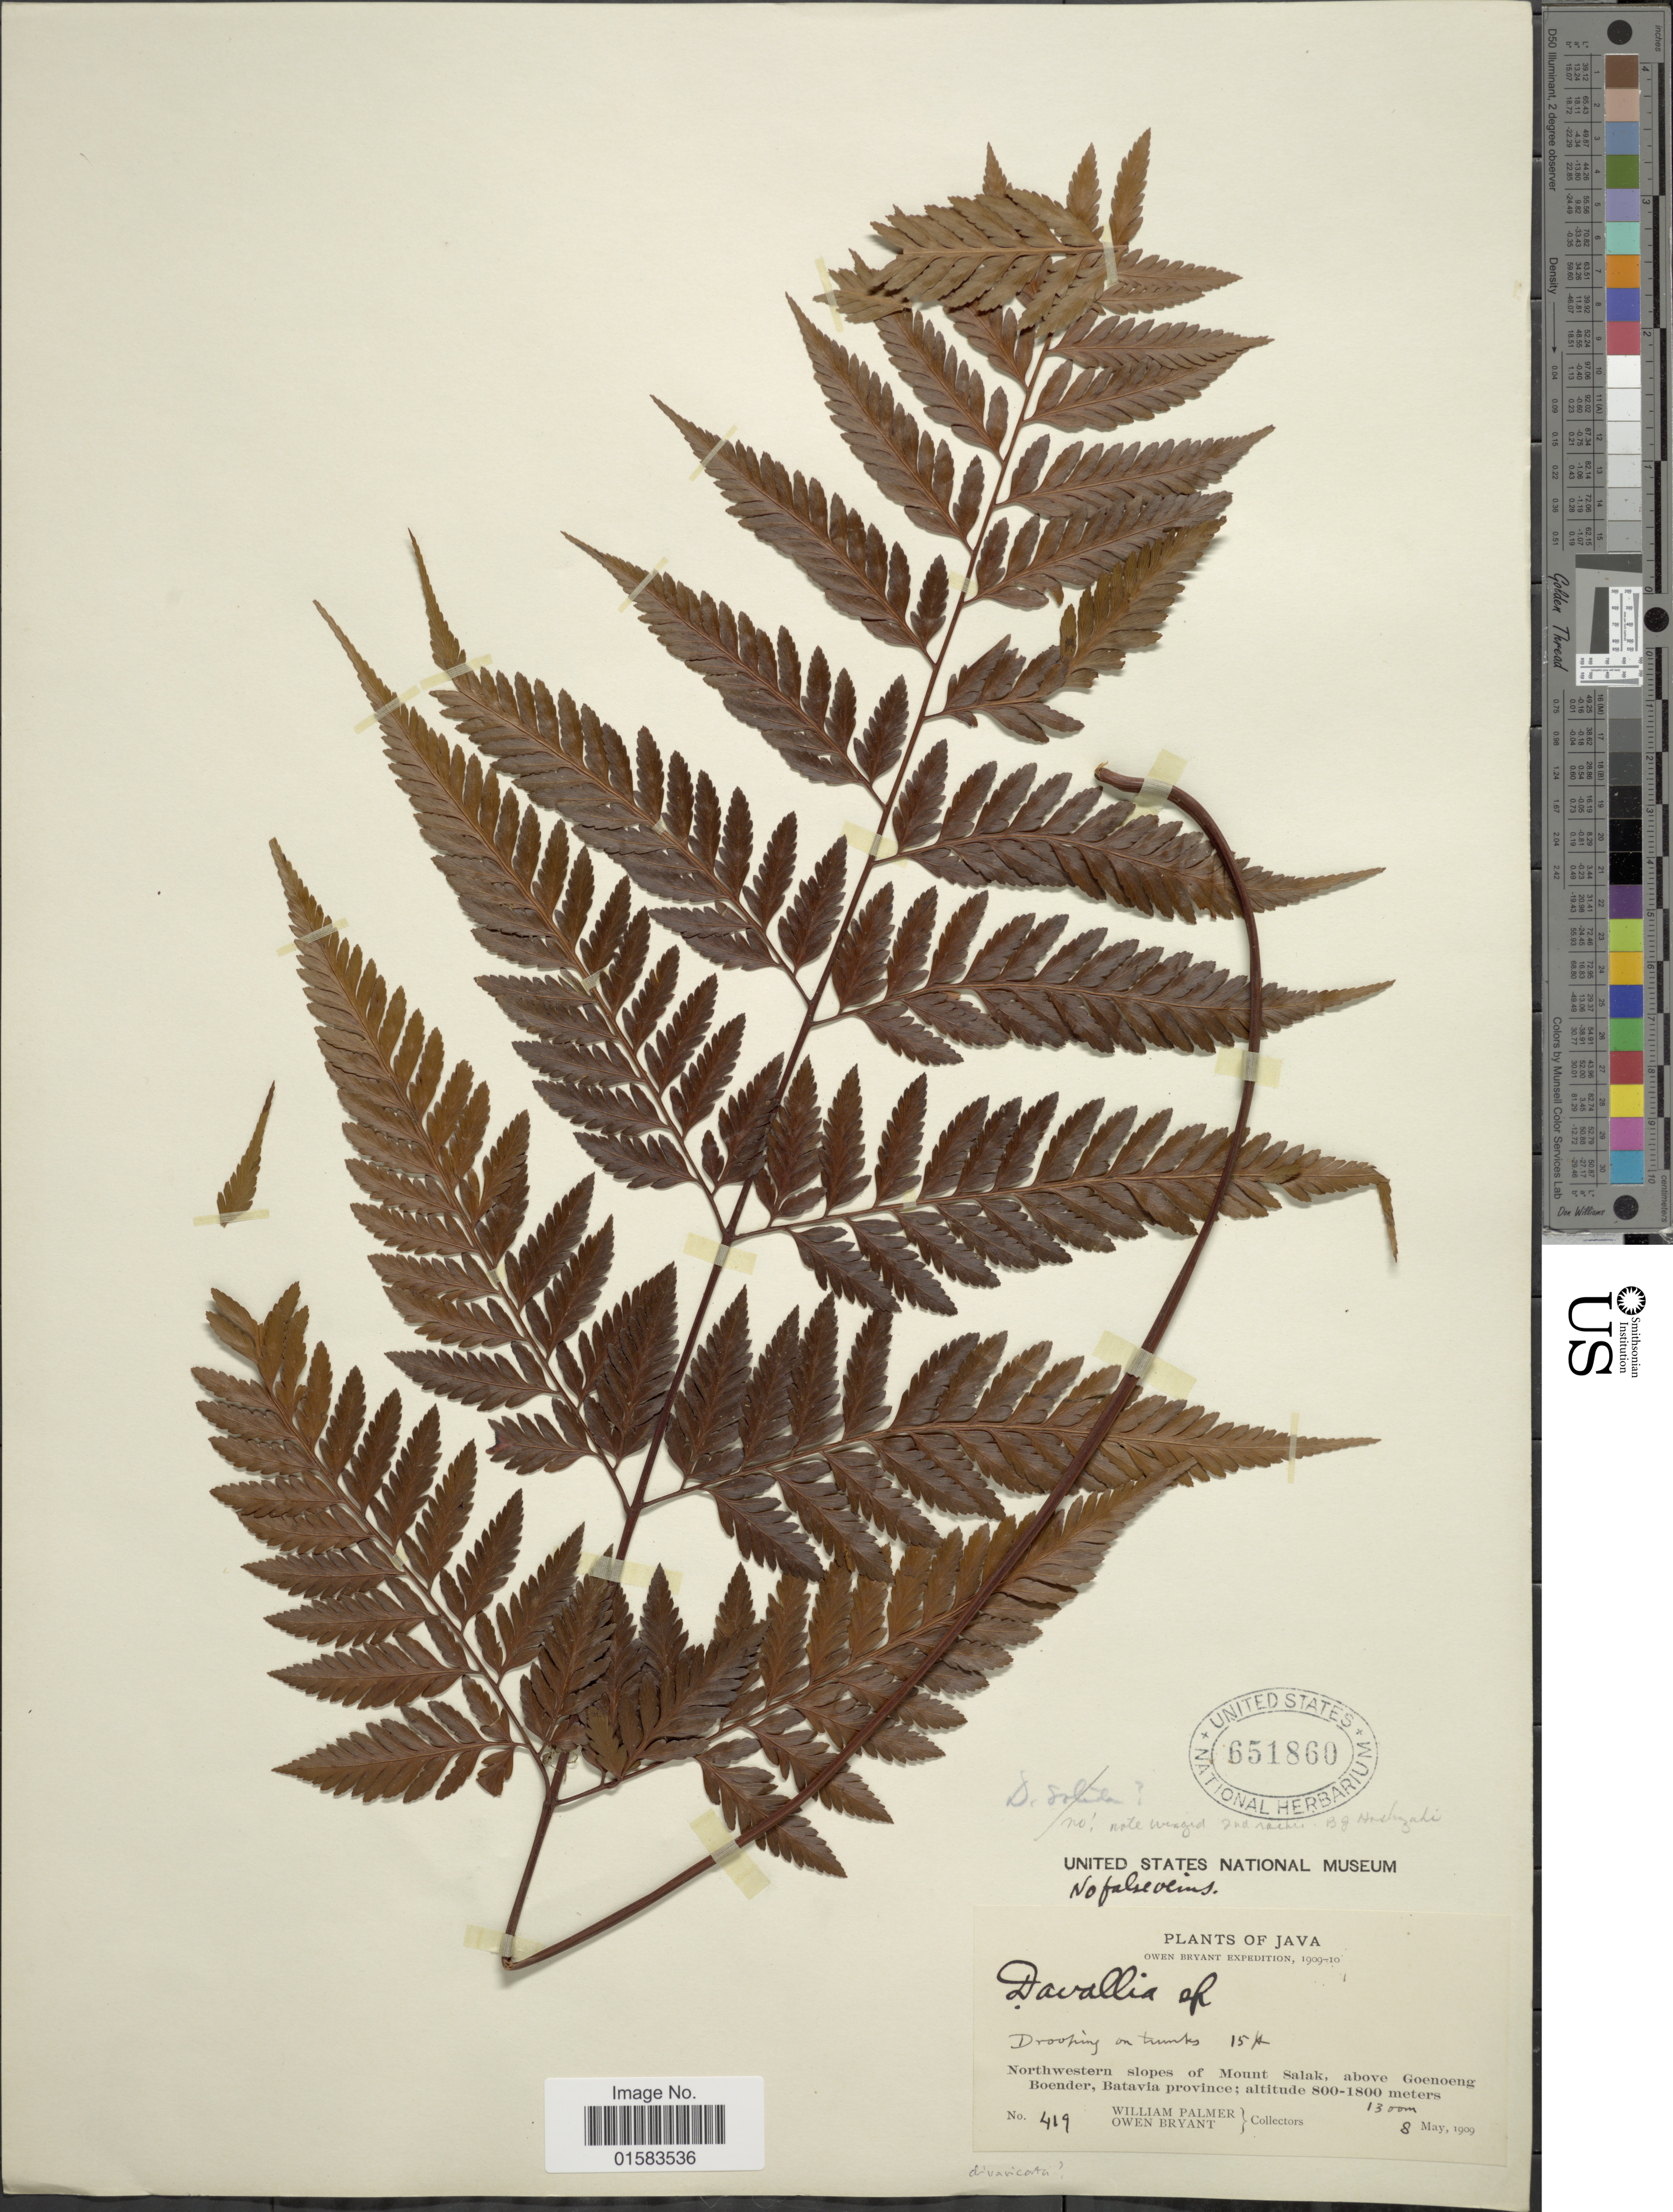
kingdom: Plantae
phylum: Tracheophyta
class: Polypodiopsida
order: Polypodiales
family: Davalliaceae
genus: Davallia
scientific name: Davallia sp.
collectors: W. Palmer & O. Bryant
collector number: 419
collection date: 1909-05-08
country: Indonesia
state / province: Java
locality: Northwestern slopes of Mount Salak, above Goenoeng Boender, Batavia Province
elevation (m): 1300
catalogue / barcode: US 651860